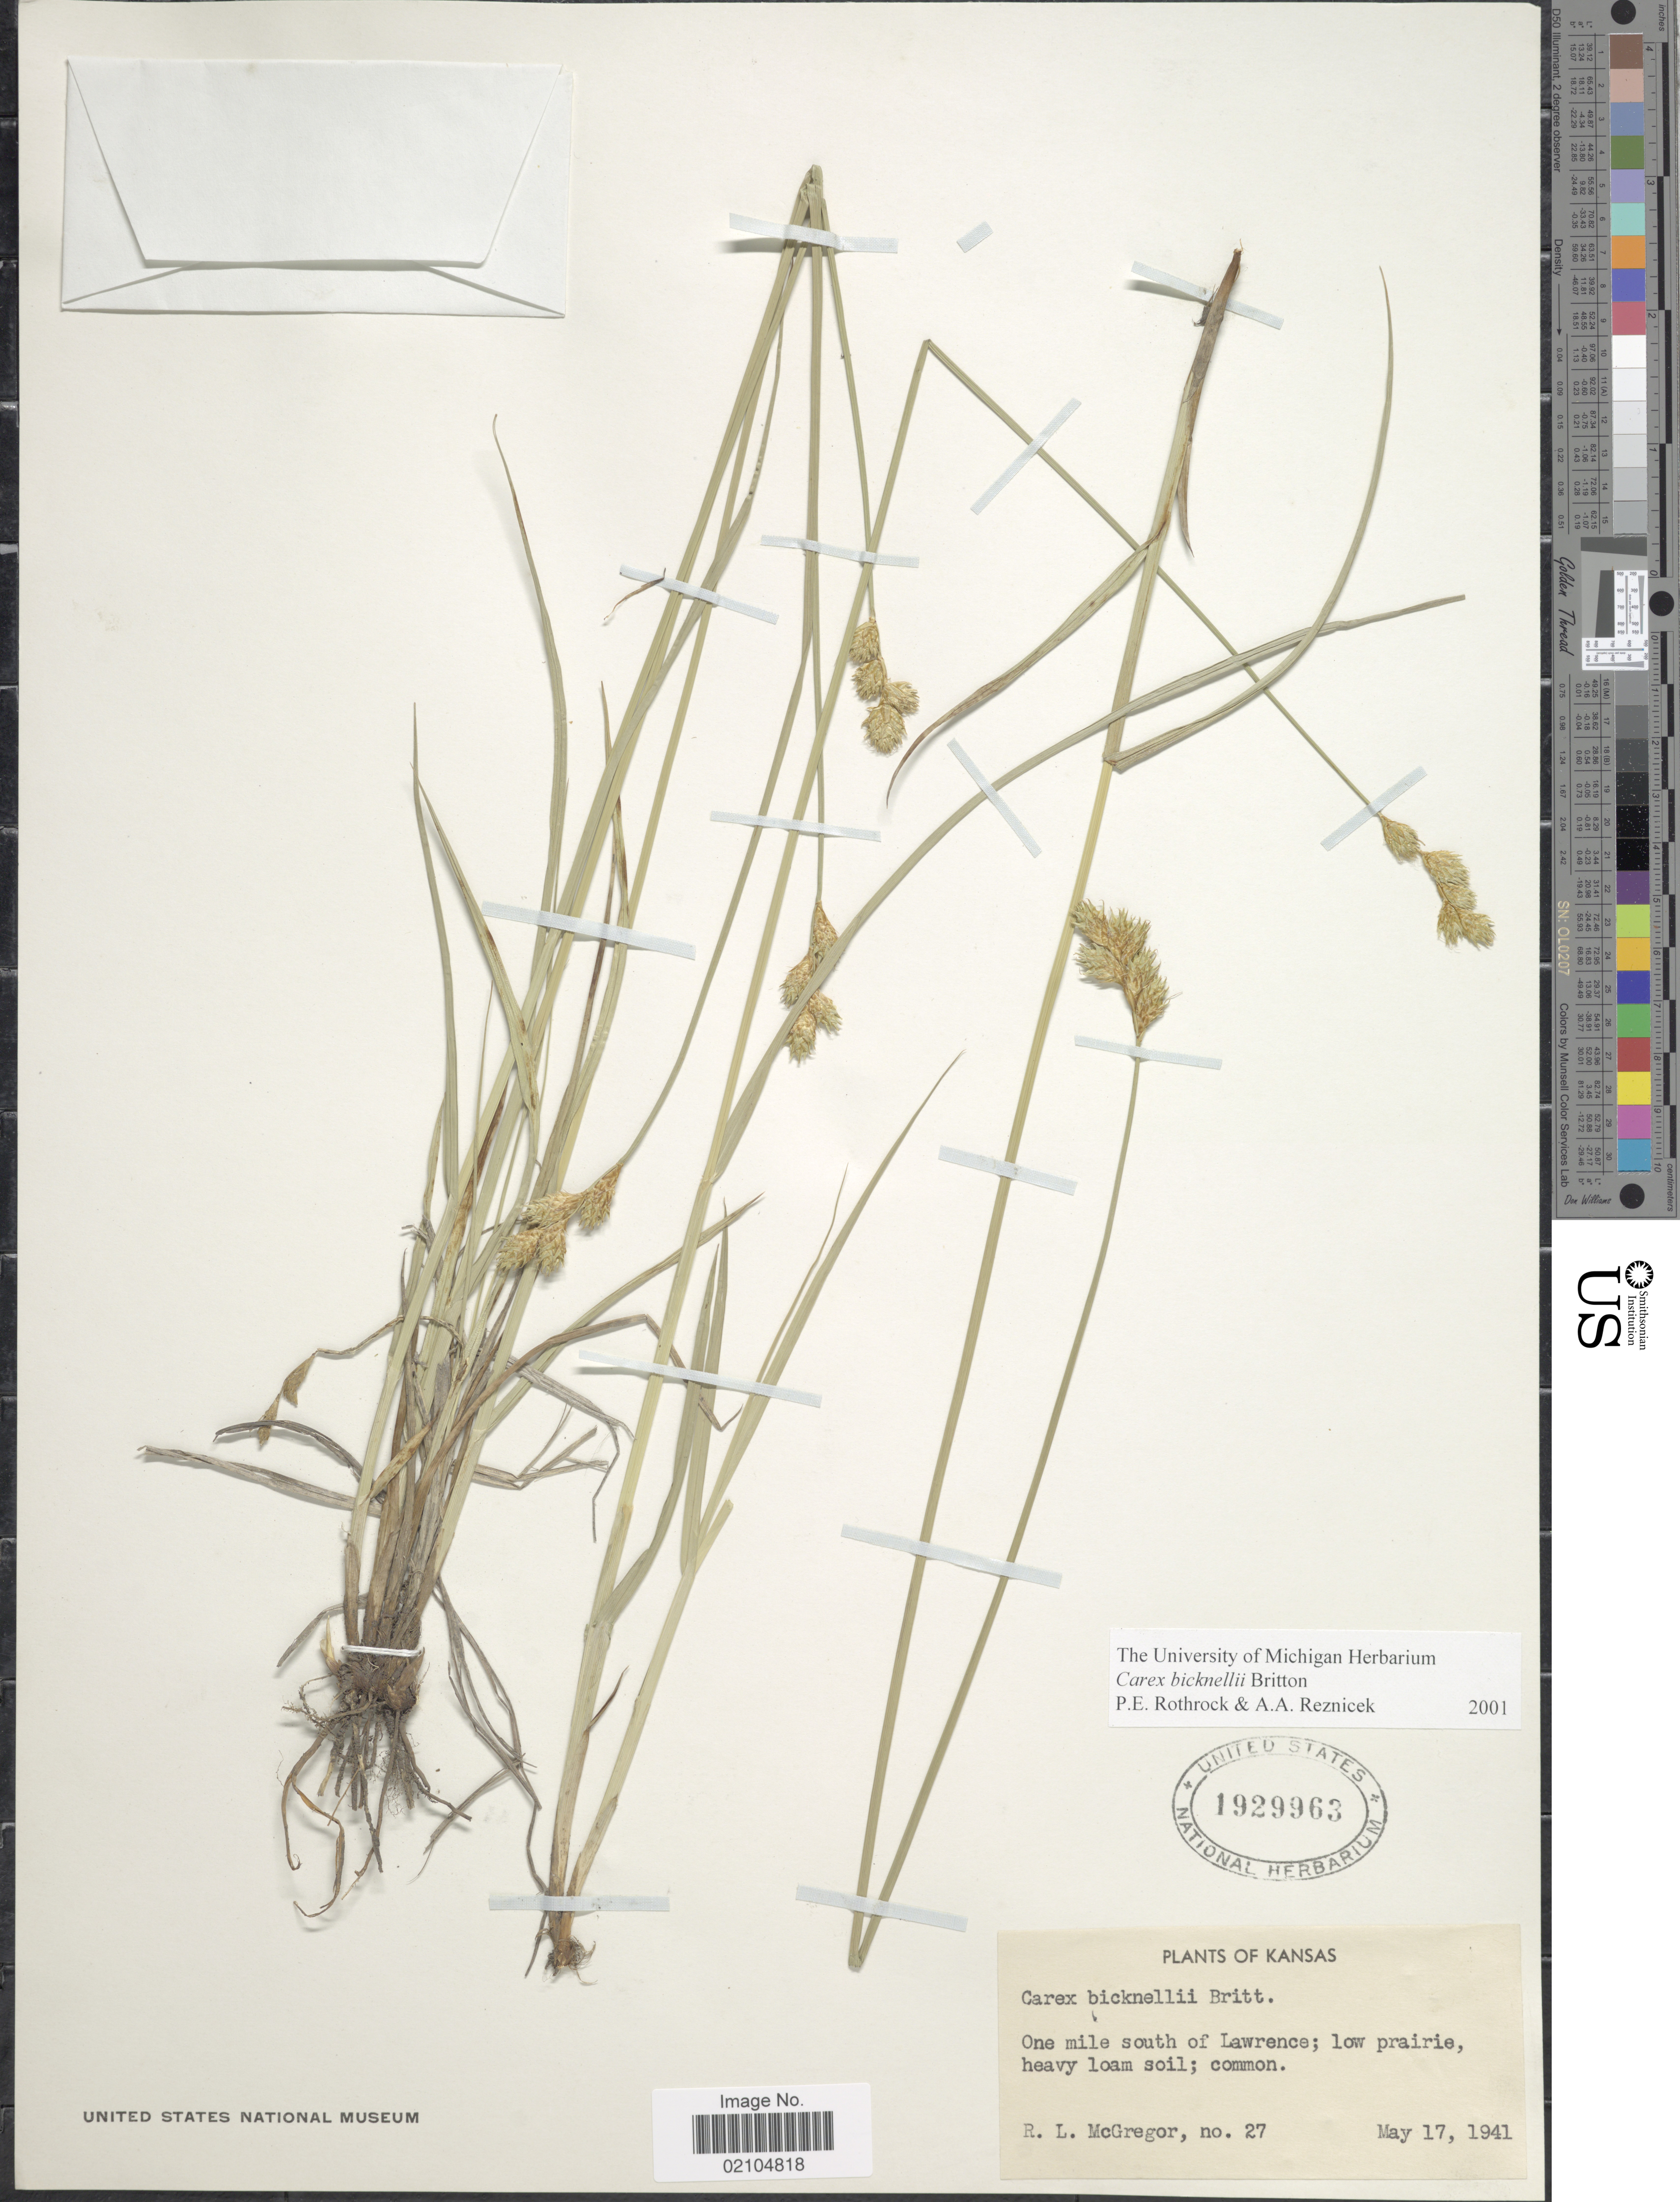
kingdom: Plantae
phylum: Tracheophyta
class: Liliopsida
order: Poales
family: Cyperaceae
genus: Carex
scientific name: Carex bicknellii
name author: Britton & A. Br.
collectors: R. McGregor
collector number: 27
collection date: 1941-05-17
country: United States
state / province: Kansas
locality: One mile south of Lawrence; low prairie.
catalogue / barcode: US 1929963